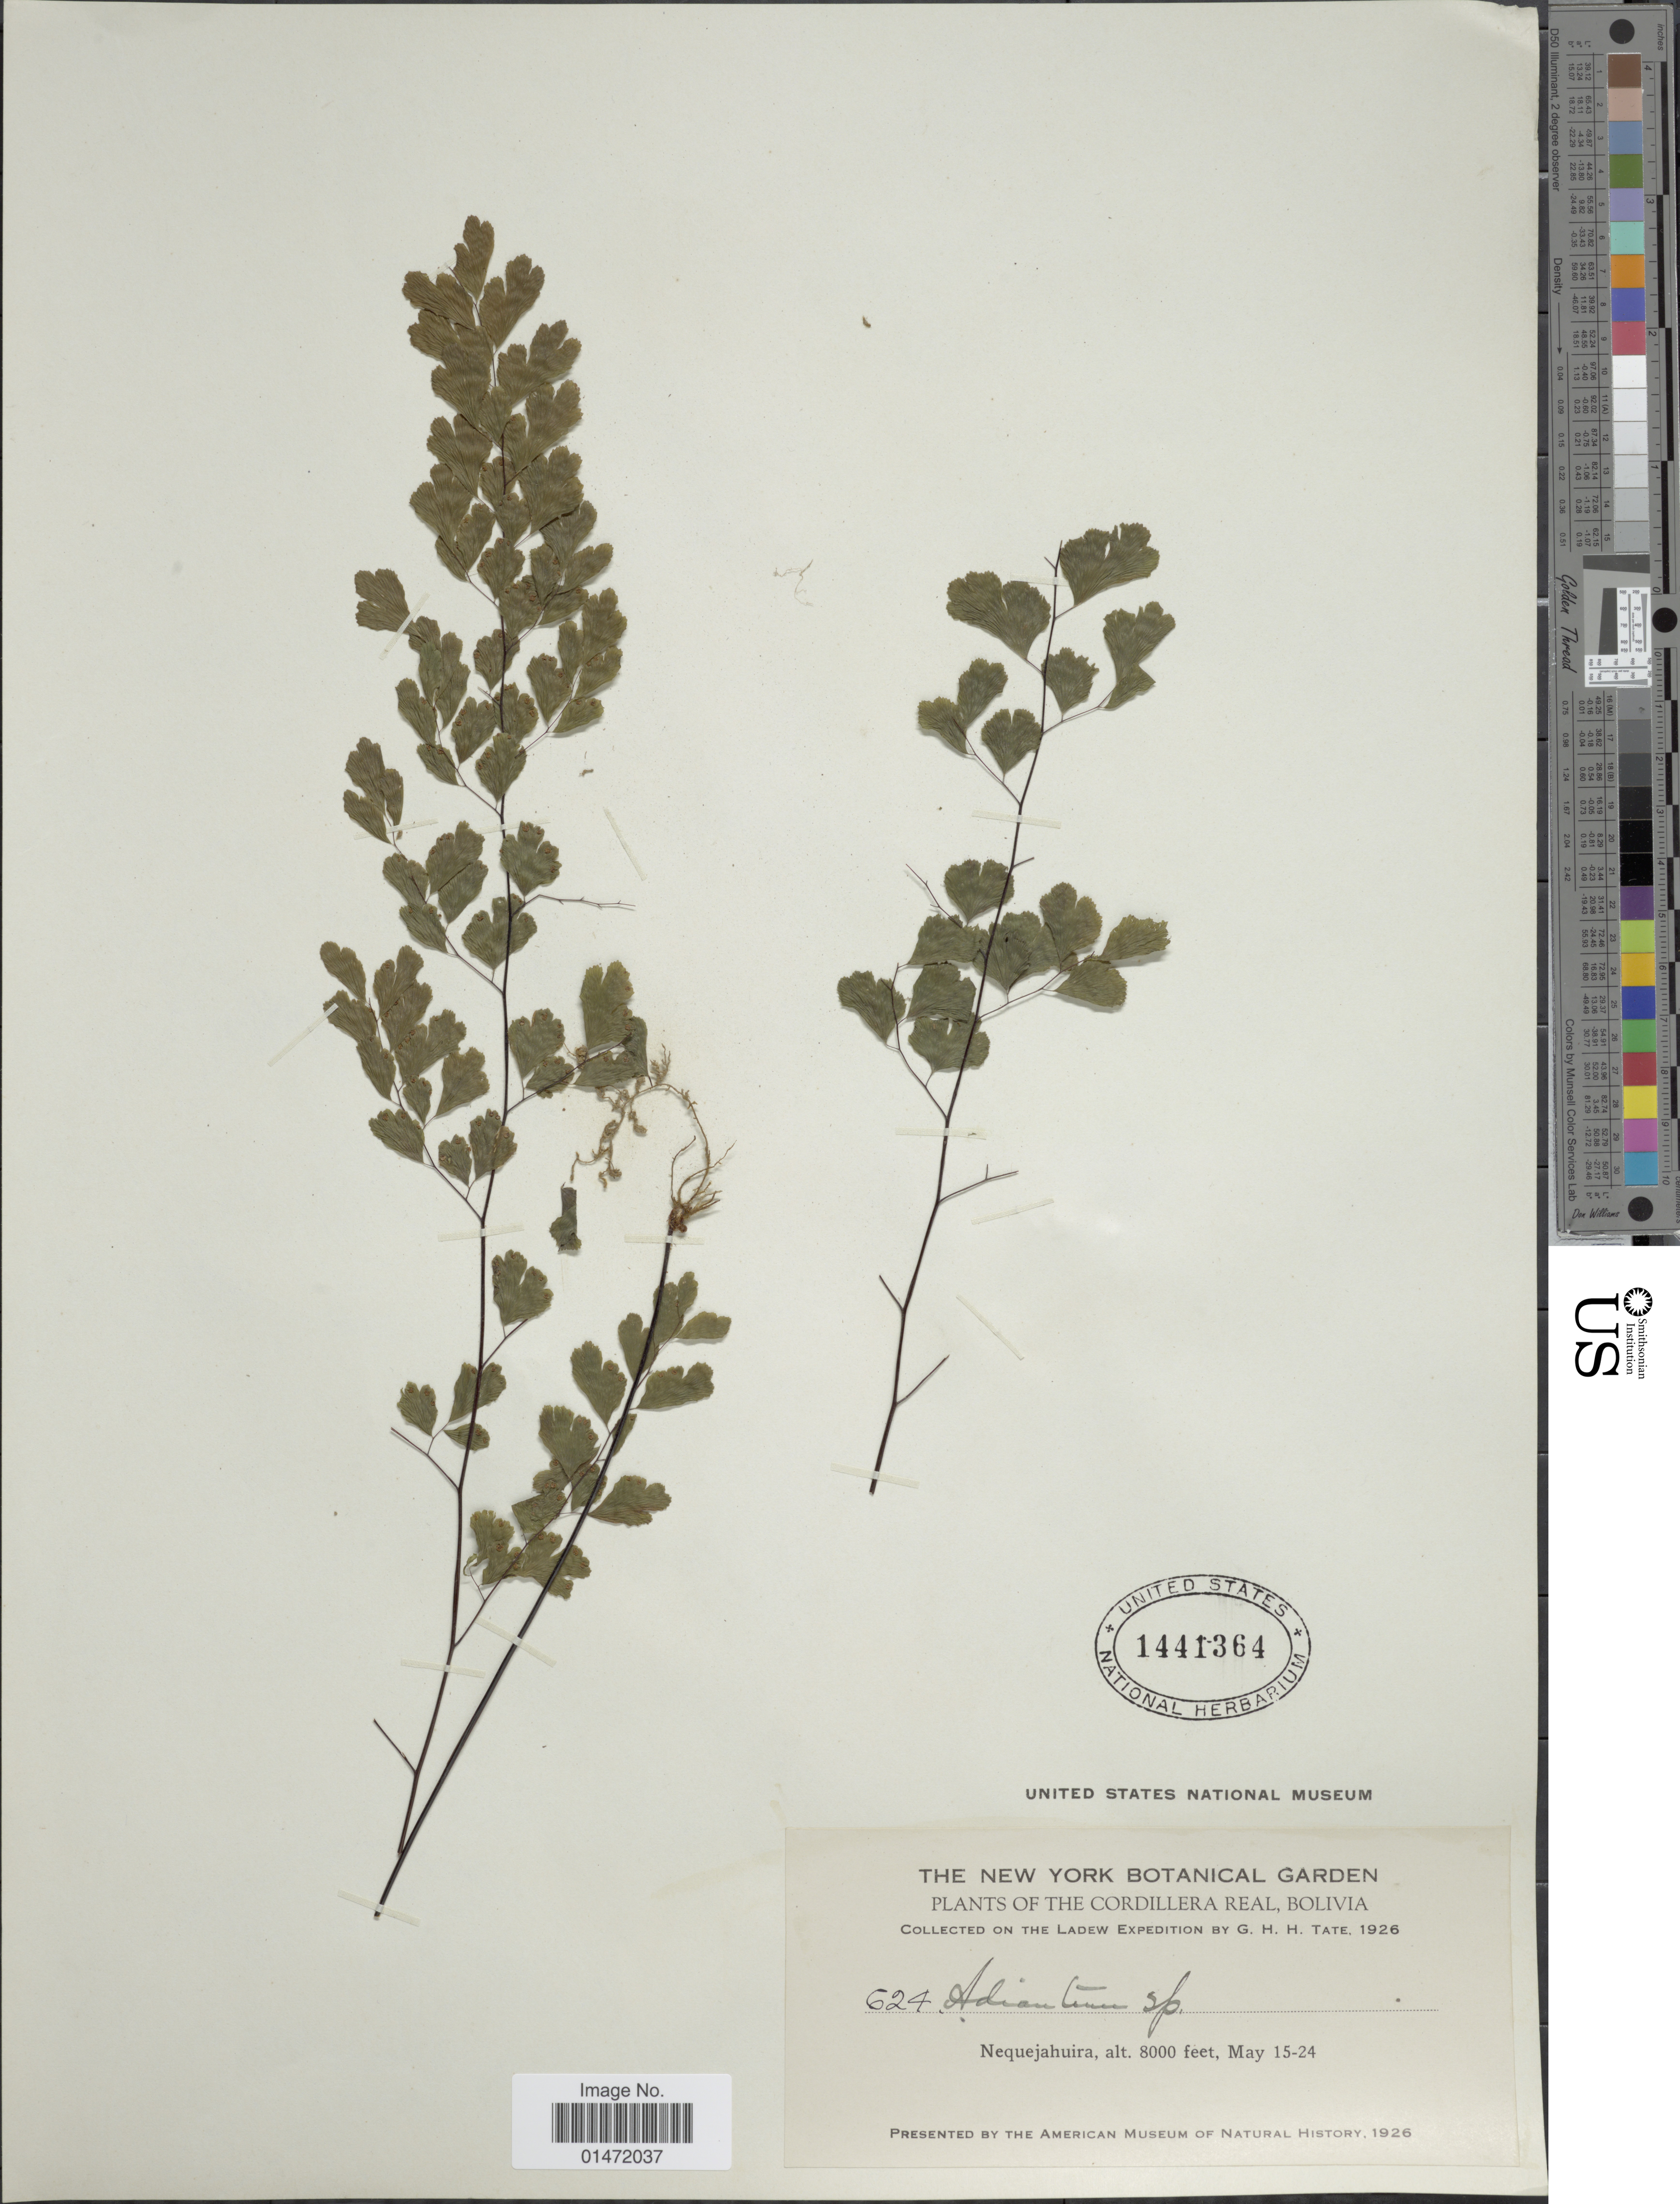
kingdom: Plantae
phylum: Tracheophyta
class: Polypodiopsida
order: Polypodiales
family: Pteridaceae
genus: Adiantum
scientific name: Adiantum sp.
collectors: G. Tate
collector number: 624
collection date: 1926-05-15/1926-05-24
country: Bolivia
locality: Cordillera Real. Nequejahuira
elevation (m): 2438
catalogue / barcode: US 1441364